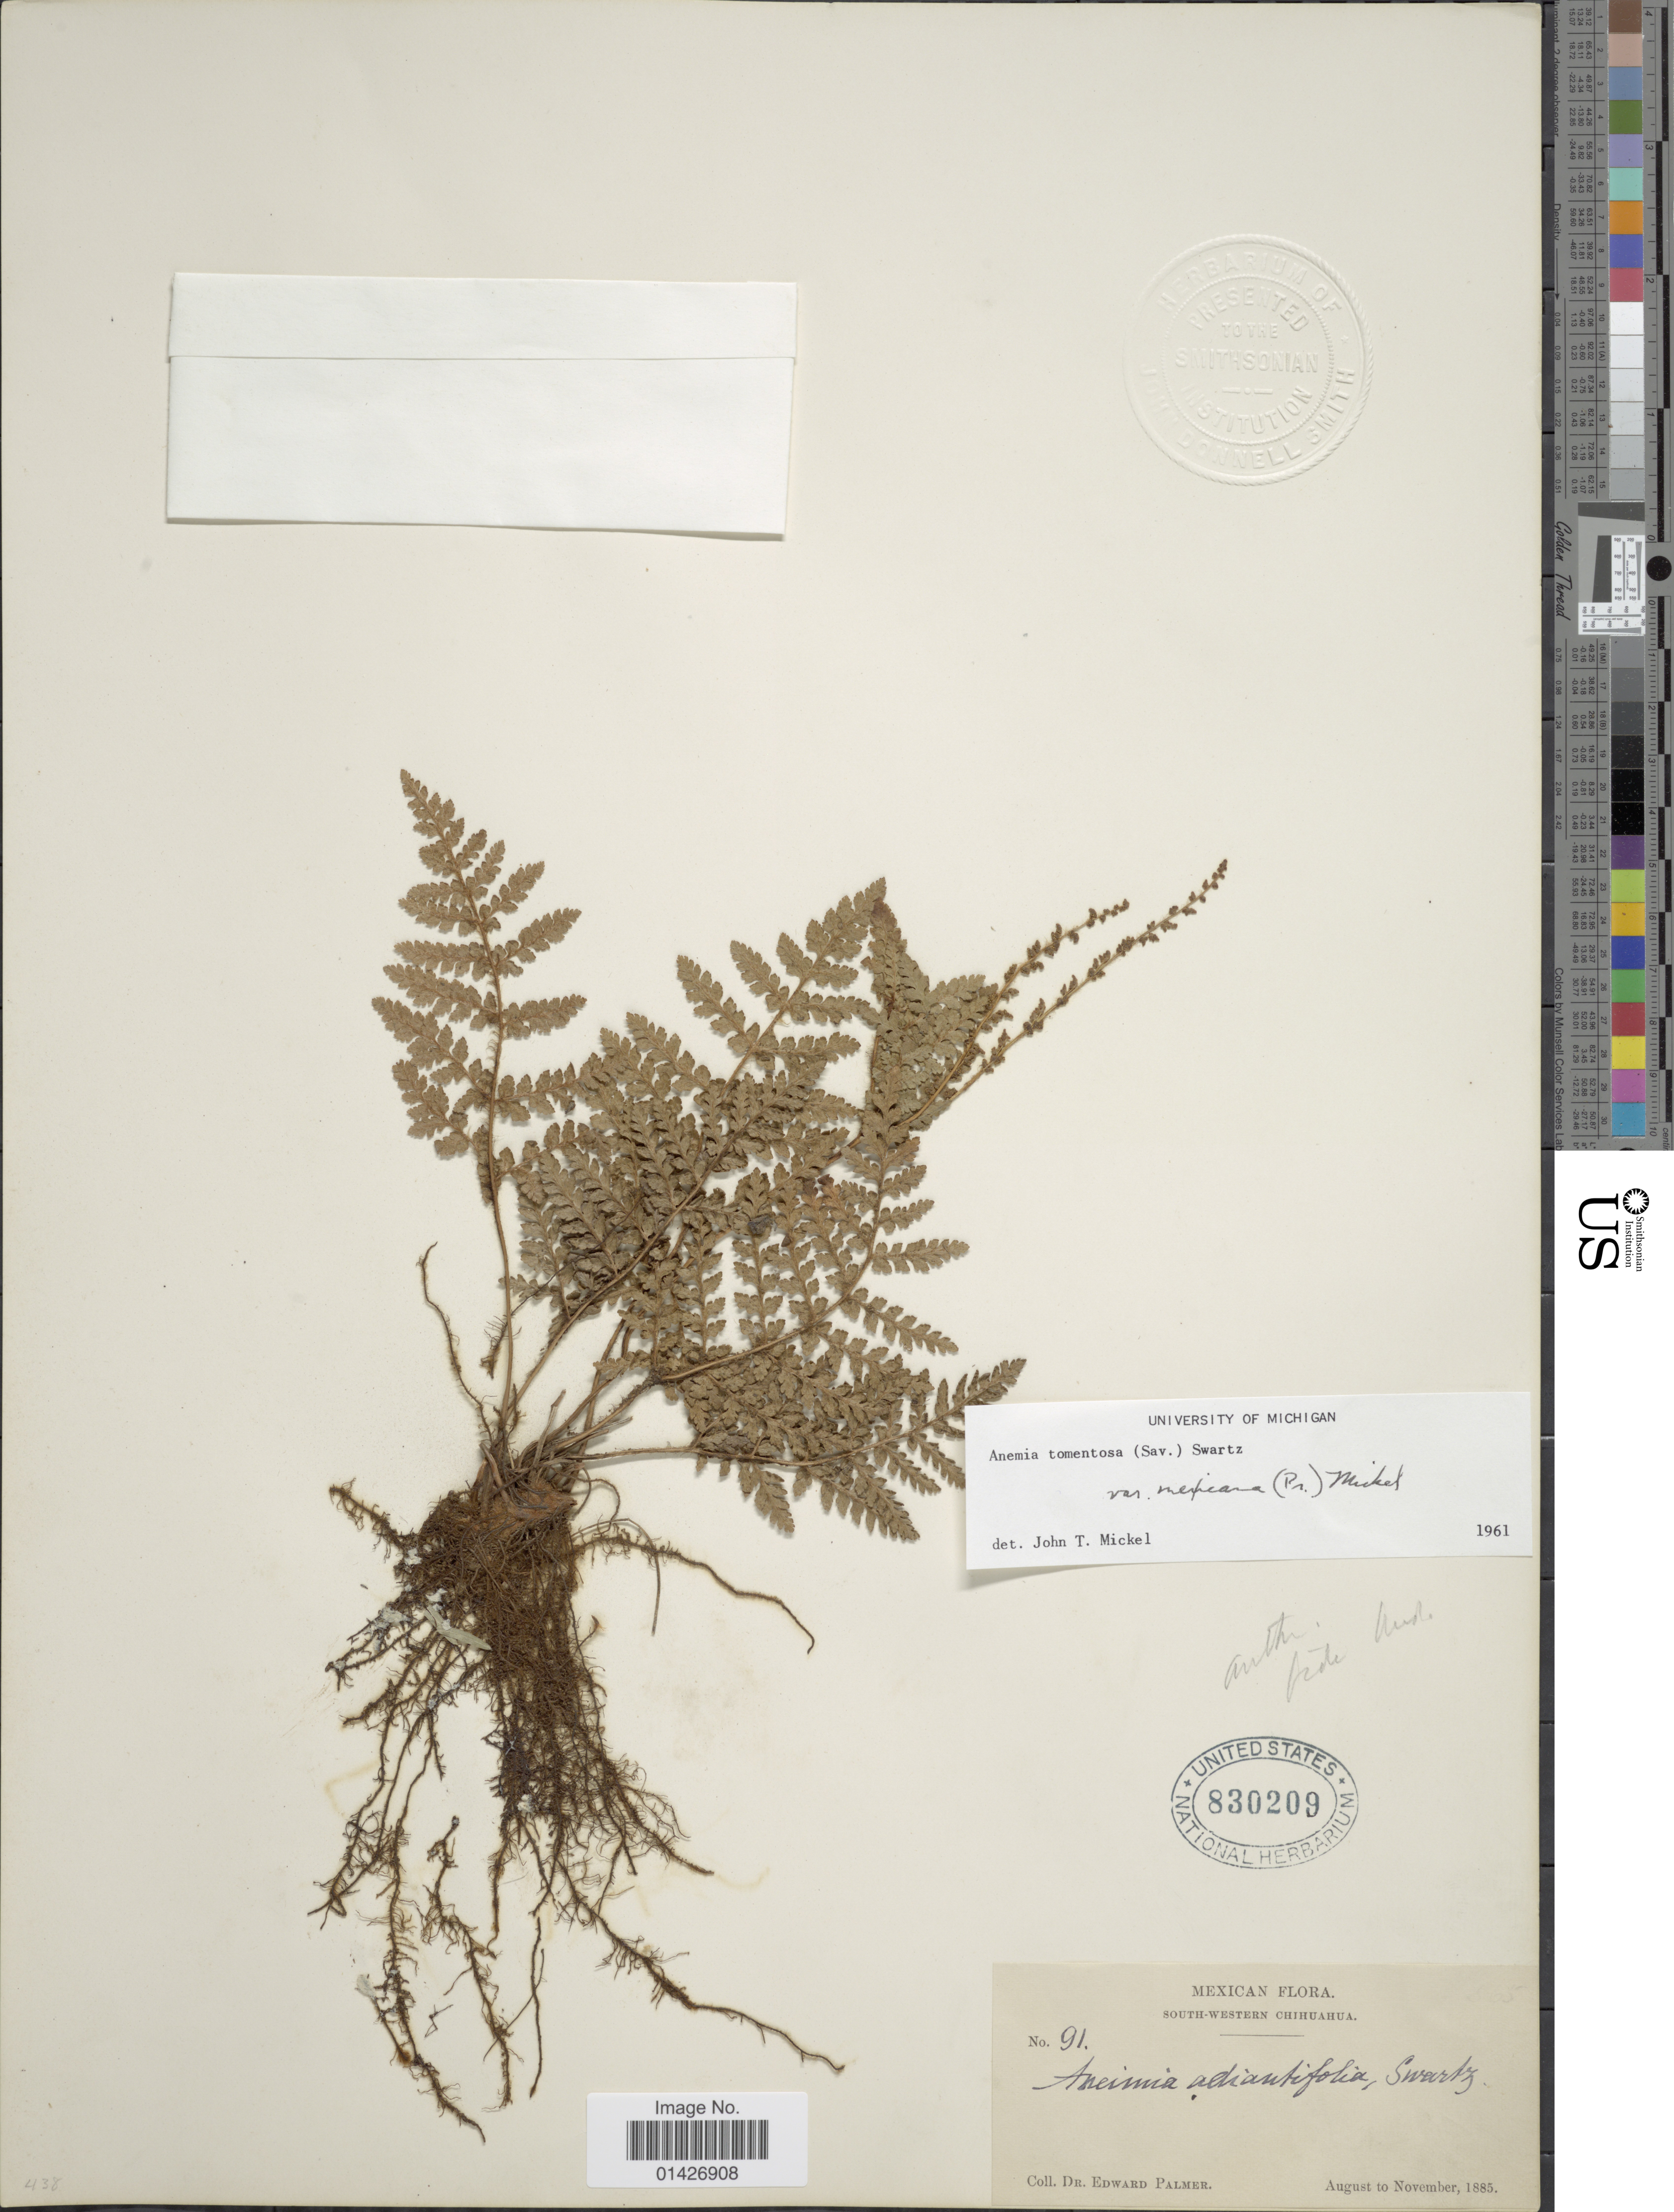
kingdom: Plantae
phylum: Tracheophyta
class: Polypodiopsida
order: Schizaeales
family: Anemiaceae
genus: Anemia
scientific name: Anemia tomentosa var. mexicana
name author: (C. Presl) Mickel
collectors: E. Palmer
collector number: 91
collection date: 1885-08/1885-11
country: Mexico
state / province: Chihuahua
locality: South-western Chihuahua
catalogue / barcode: US 830209